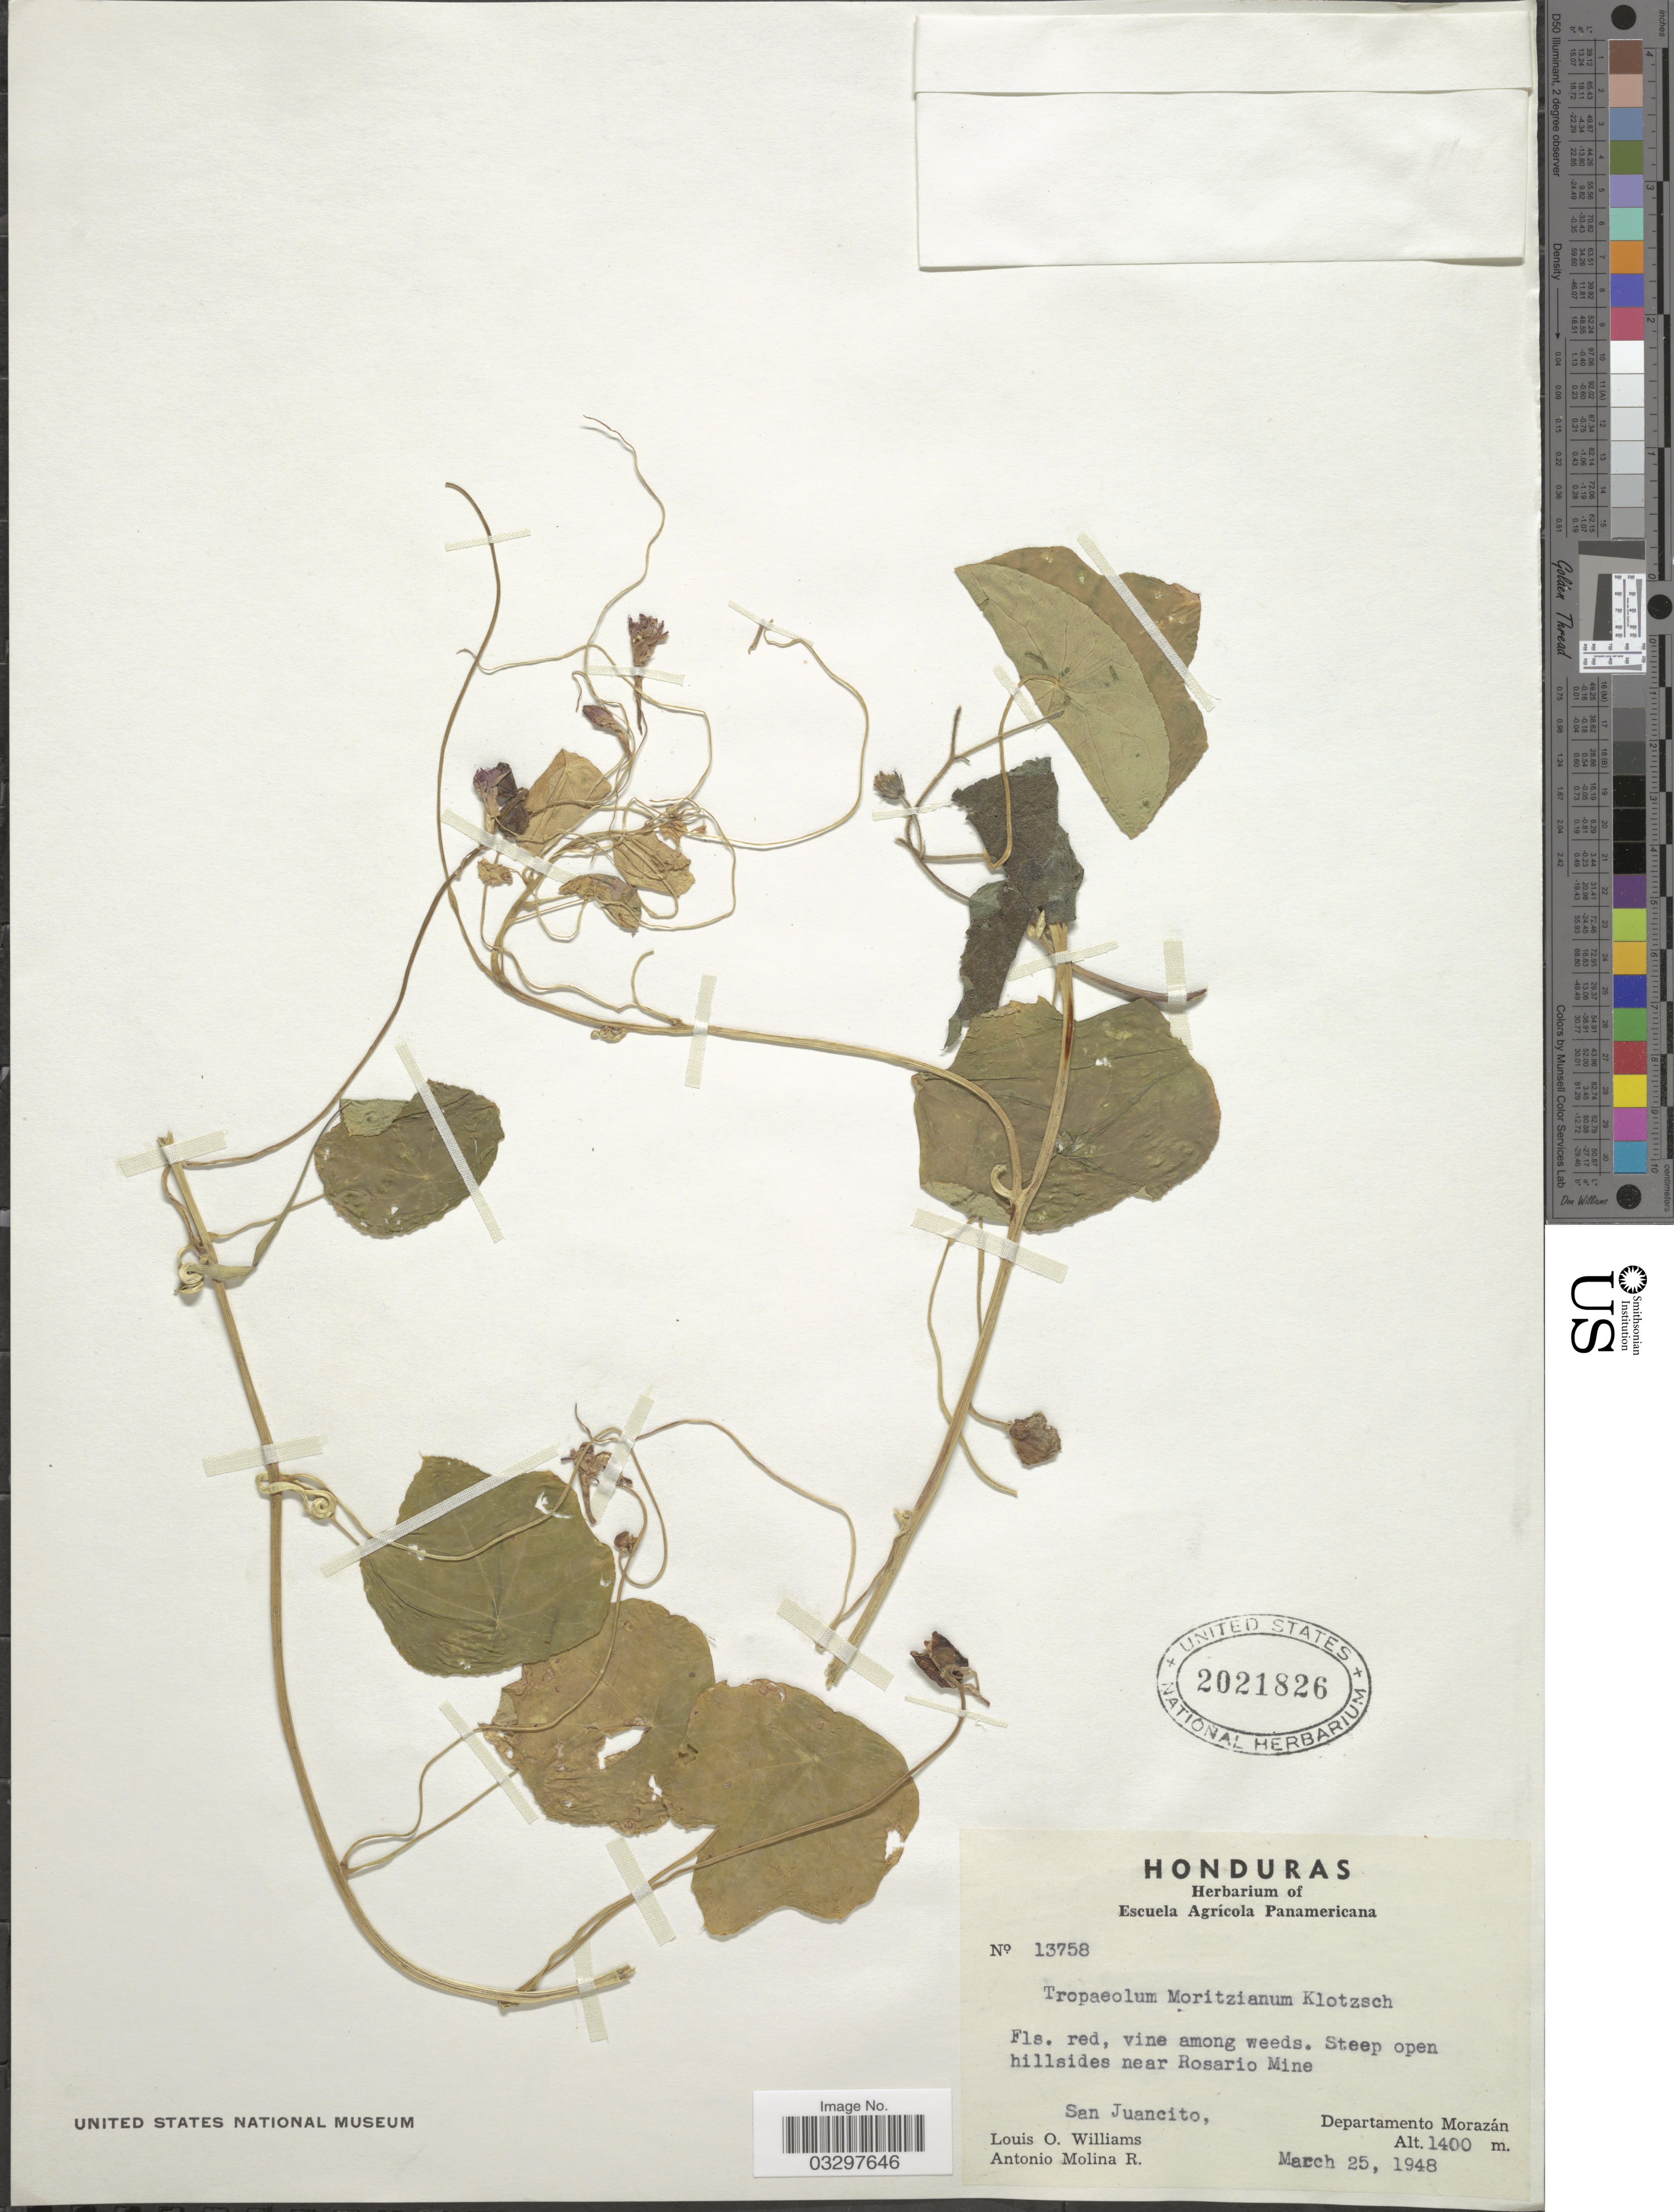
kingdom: Plantae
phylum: Tracheophyta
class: Magnoliopsida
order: Brassicales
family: Tropaeolaceae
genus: Tropaeolum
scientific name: Tropaeolum moritzianum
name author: Klotzsch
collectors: L. O. Williams & A. Molina R.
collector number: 13758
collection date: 1948-03-25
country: Honduras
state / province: Fco. Morazán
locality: Steep open hillsides near Rosario Mine. San Juancito, Departamento Morazán.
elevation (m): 1400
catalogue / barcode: US 2021826